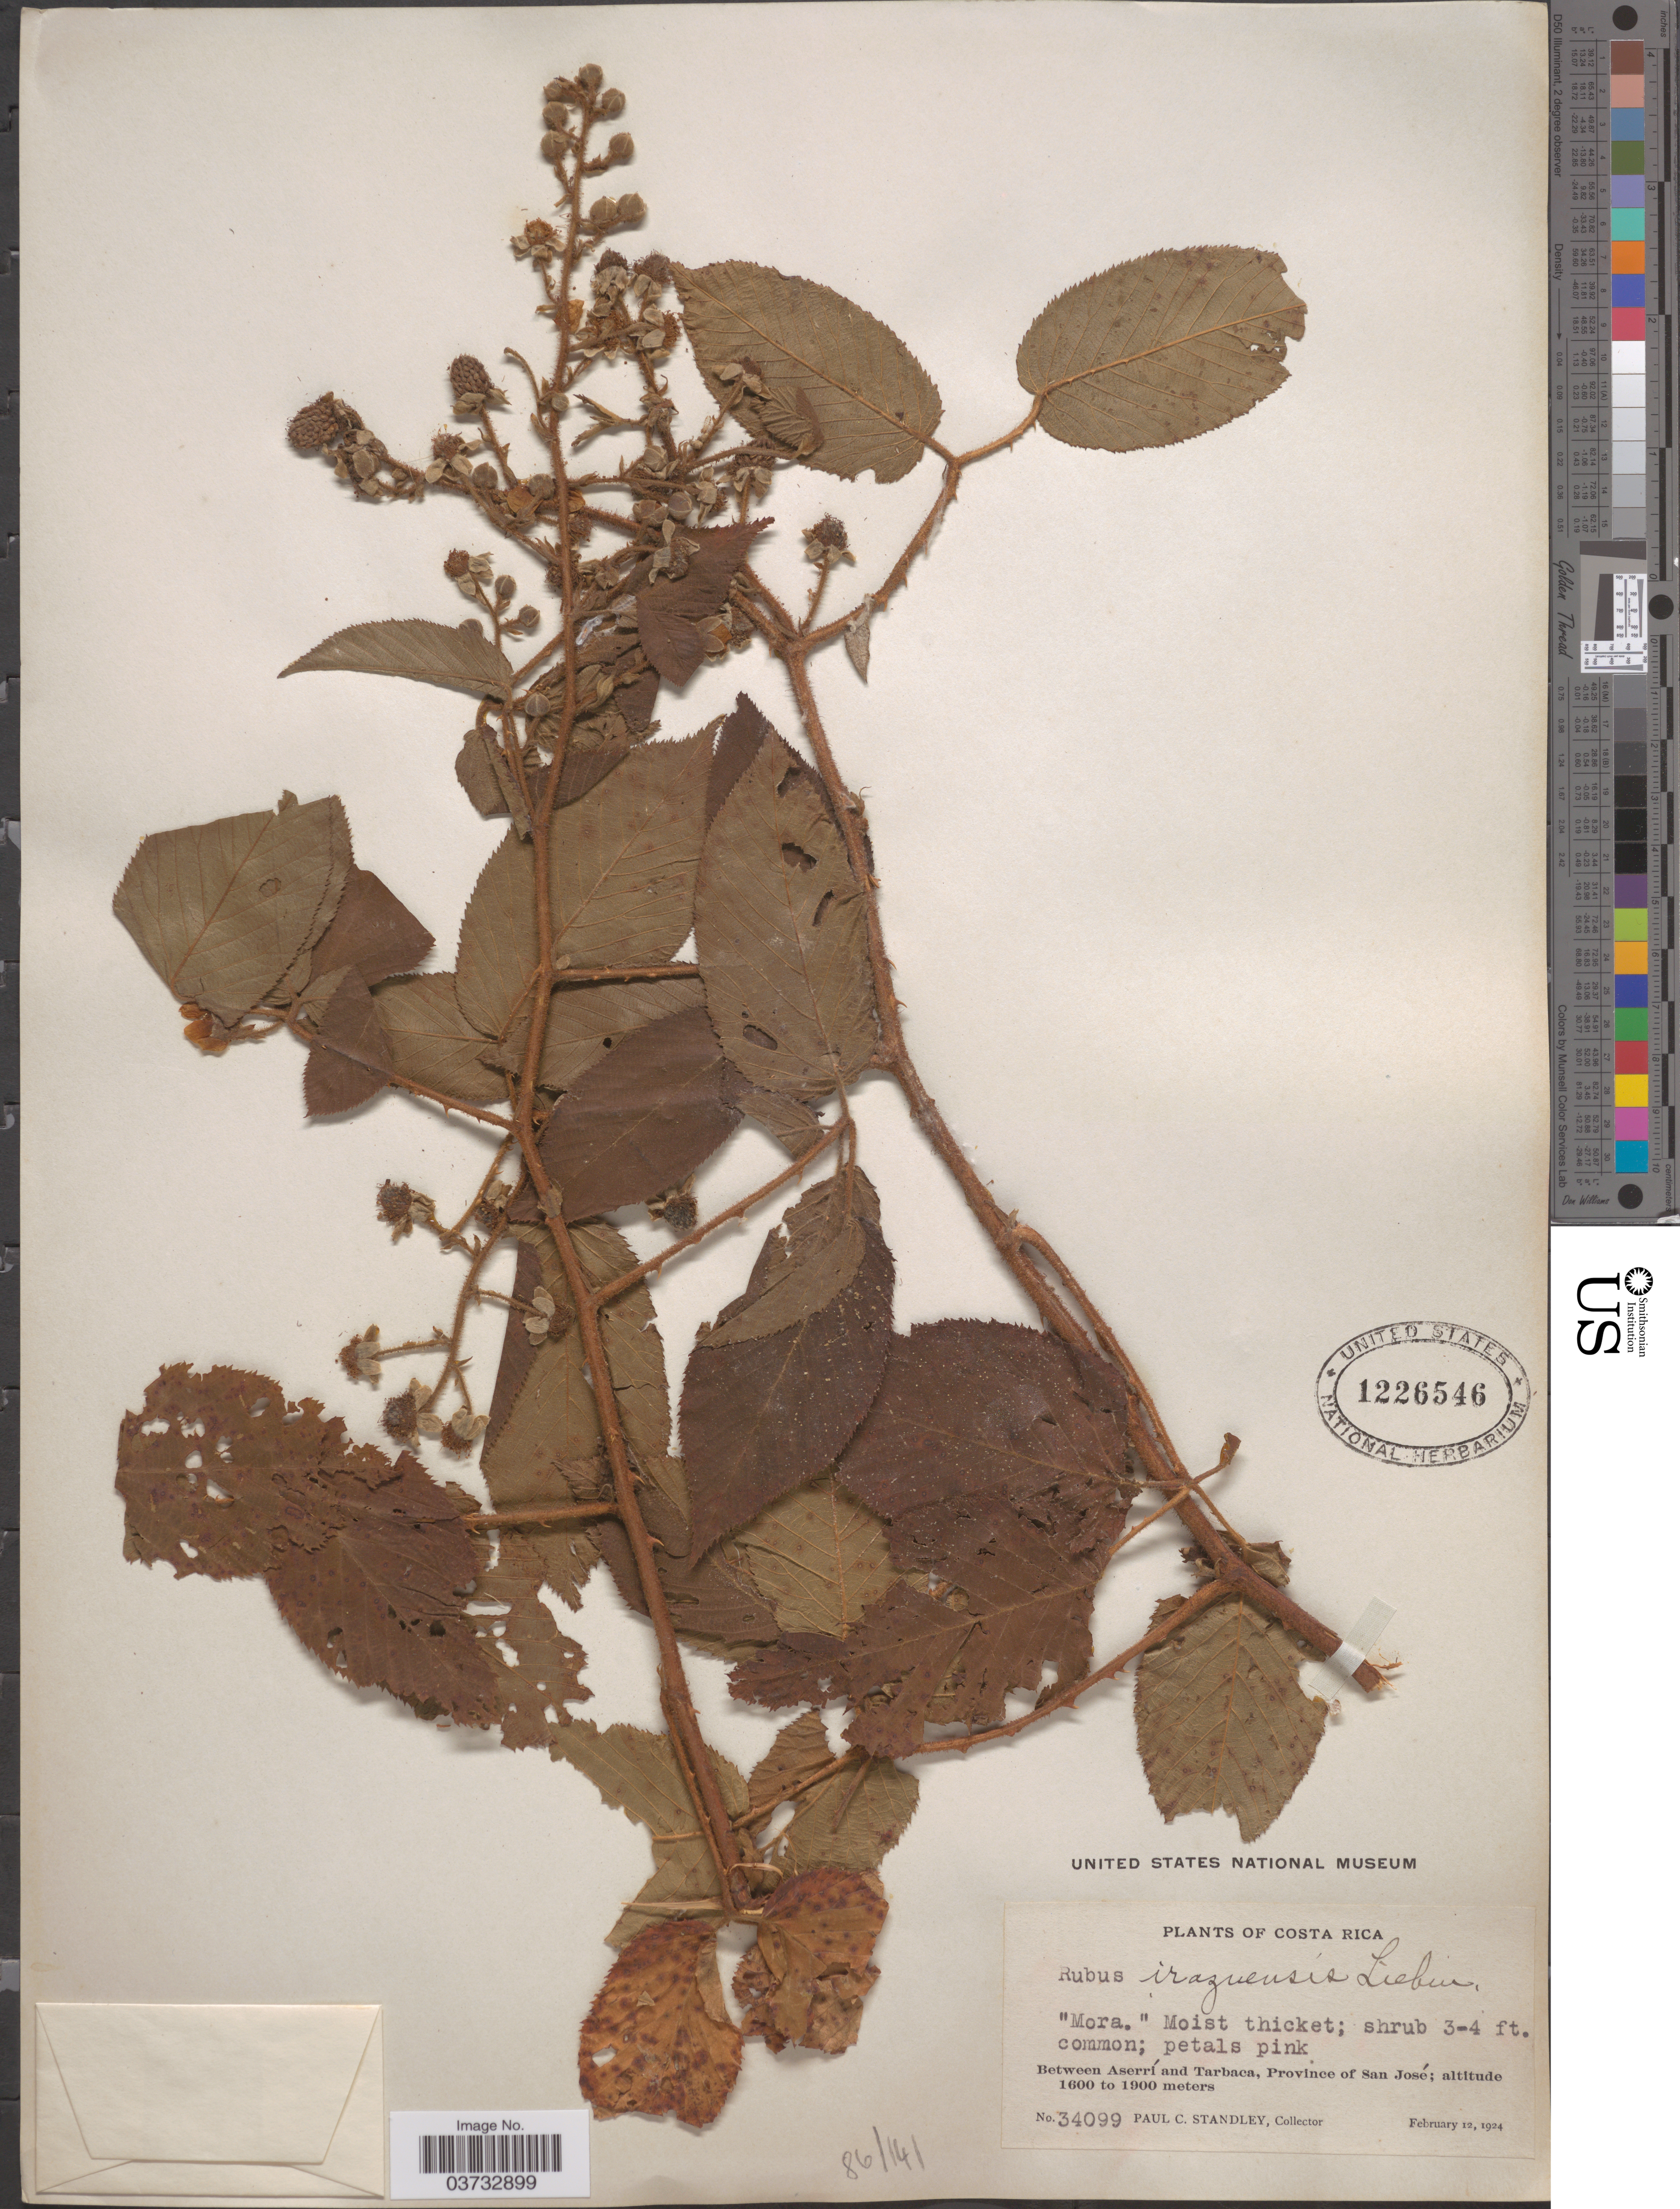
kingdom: Plantae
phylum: Tracheophyta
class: Magnoliopsida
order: Rosales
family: Rosaceae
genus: Rubus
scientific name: Rubus irasuensis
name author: Liebm.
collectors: P. C. Standley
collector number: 34099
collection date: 1924-02-12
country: Costa Rica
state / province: San José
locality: Between Aserrí and Tarbaca.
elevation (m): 1600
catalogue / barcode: US 1226546